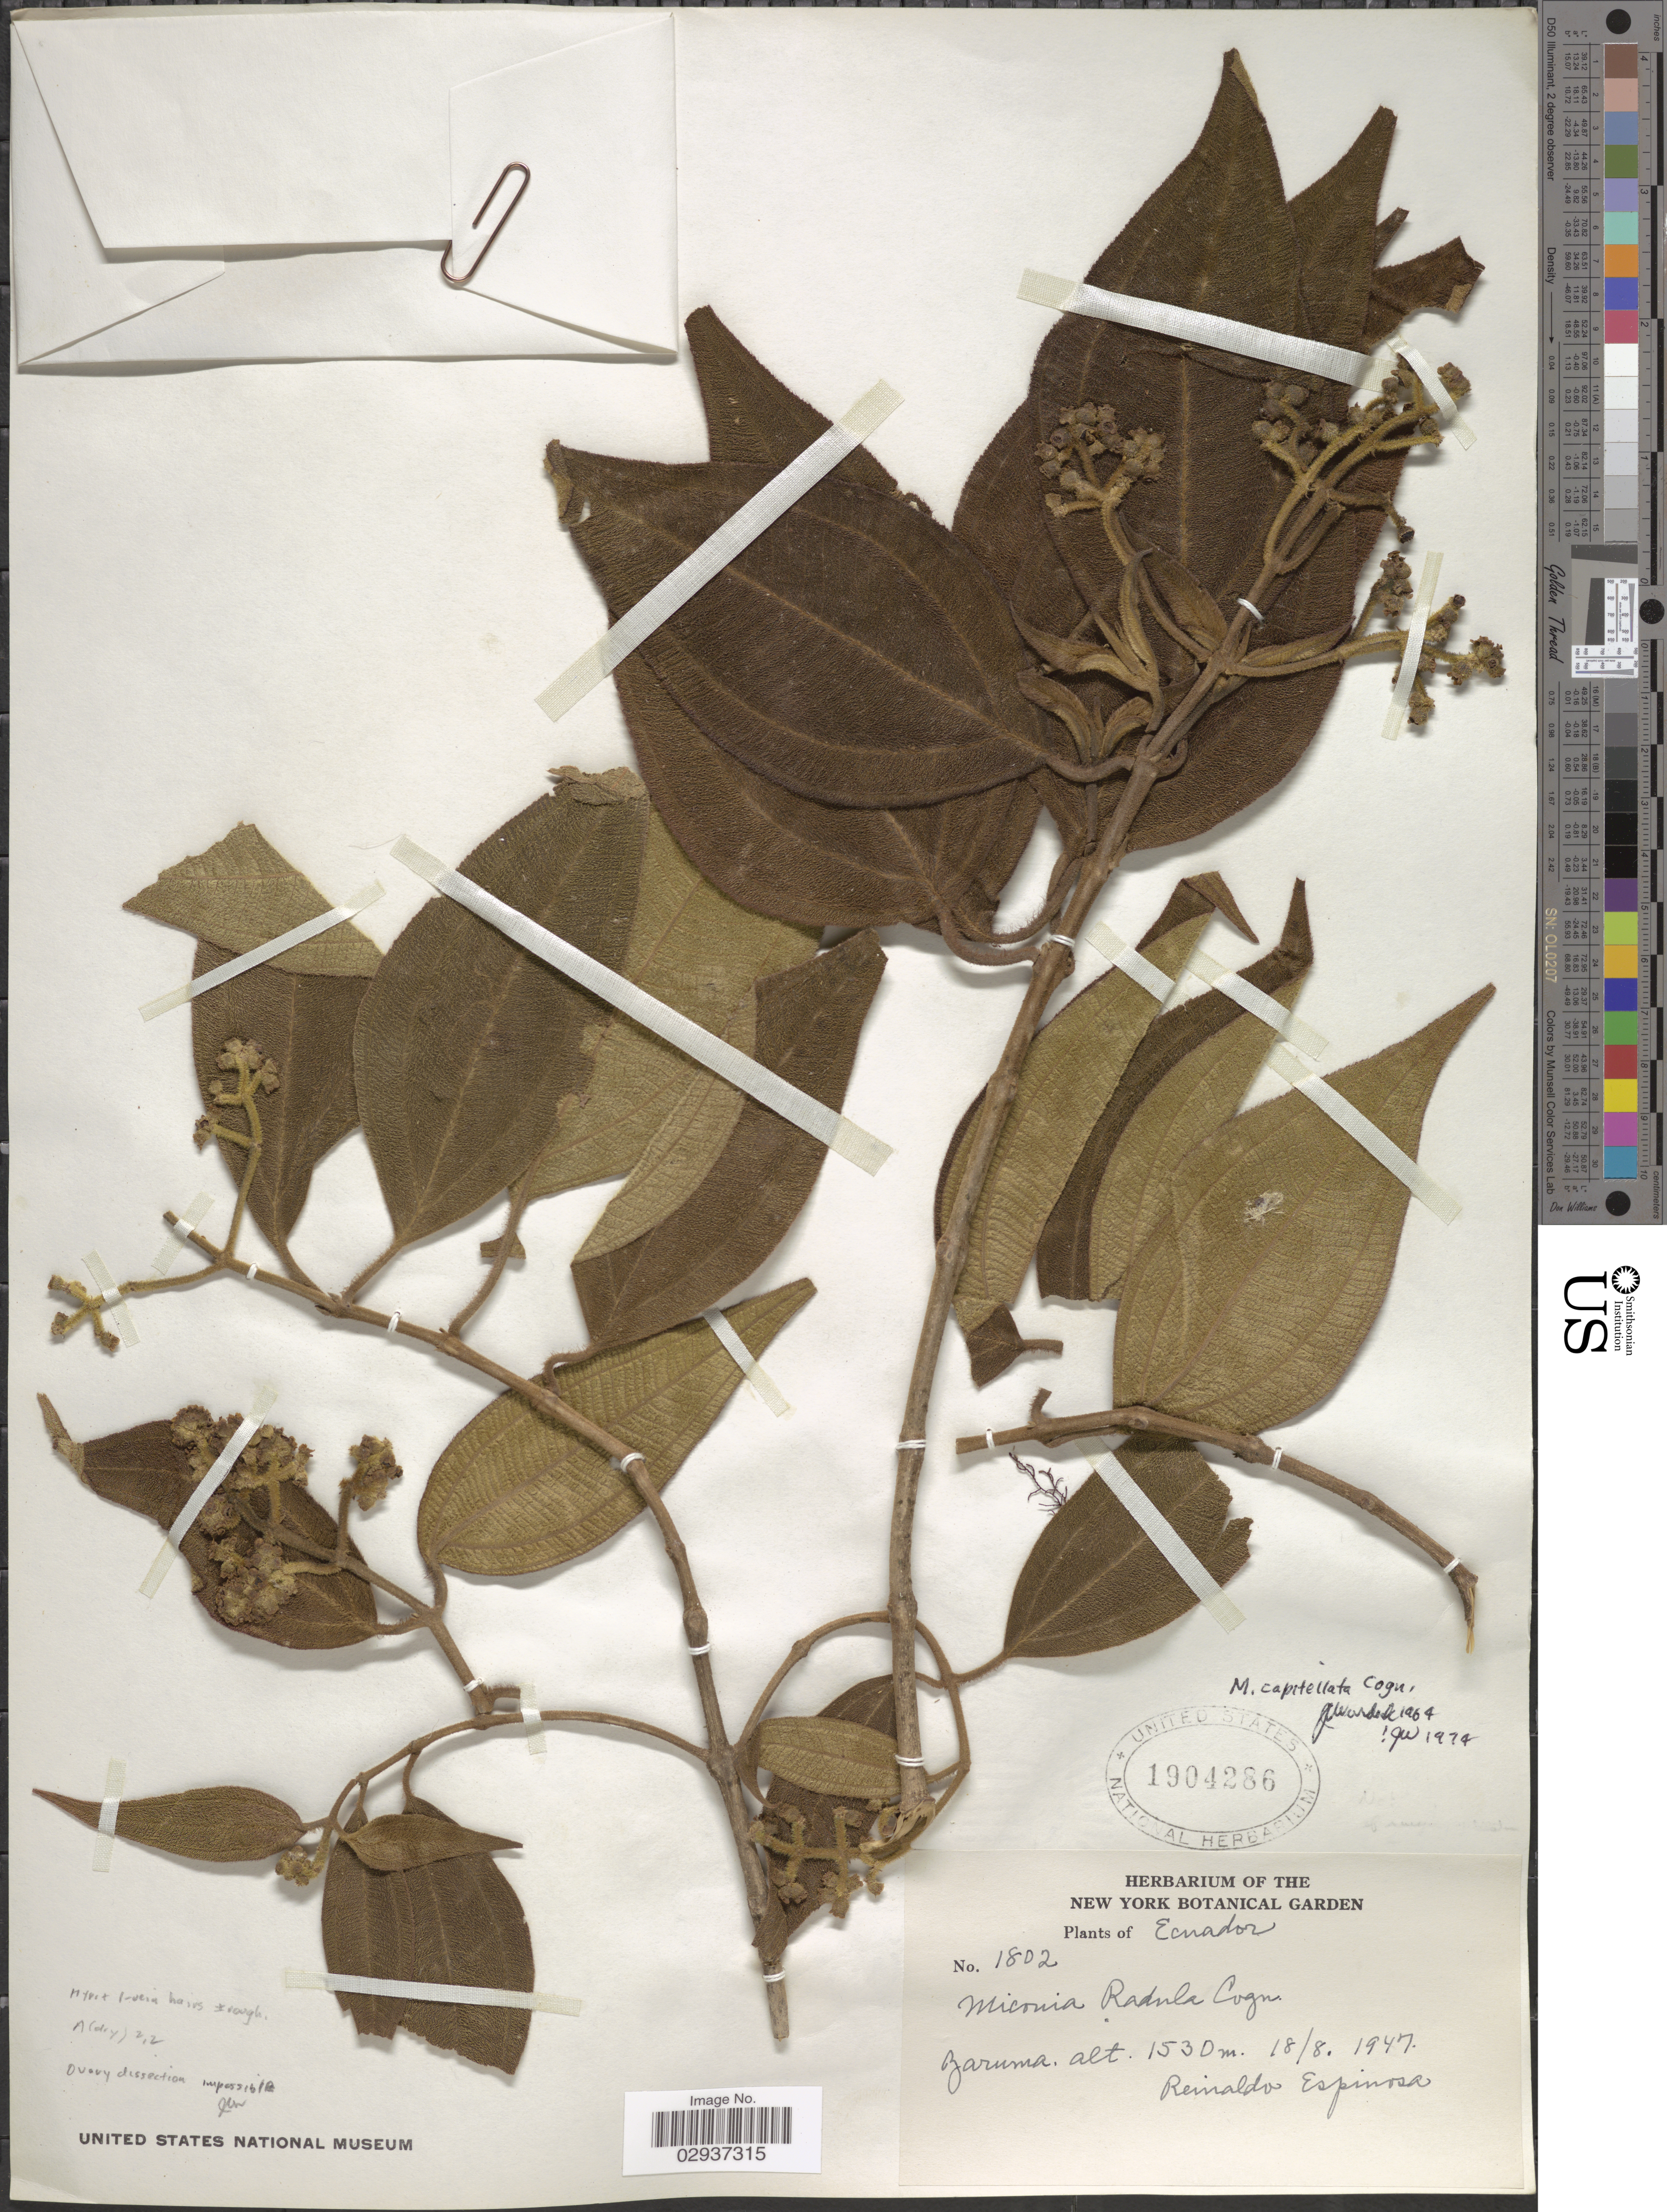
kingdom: Plantae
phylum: Tracheophyta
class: Magnoliopsida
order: Myrtales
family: Melastomataceae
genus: Miconia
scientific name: Miconia capitellata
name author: Cogn.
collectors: R. Espinosa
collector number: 1802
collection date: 1947-08-18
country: Ecuador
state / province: El Oro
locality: Zaruma.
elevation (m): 1530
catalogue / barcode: US 1904286